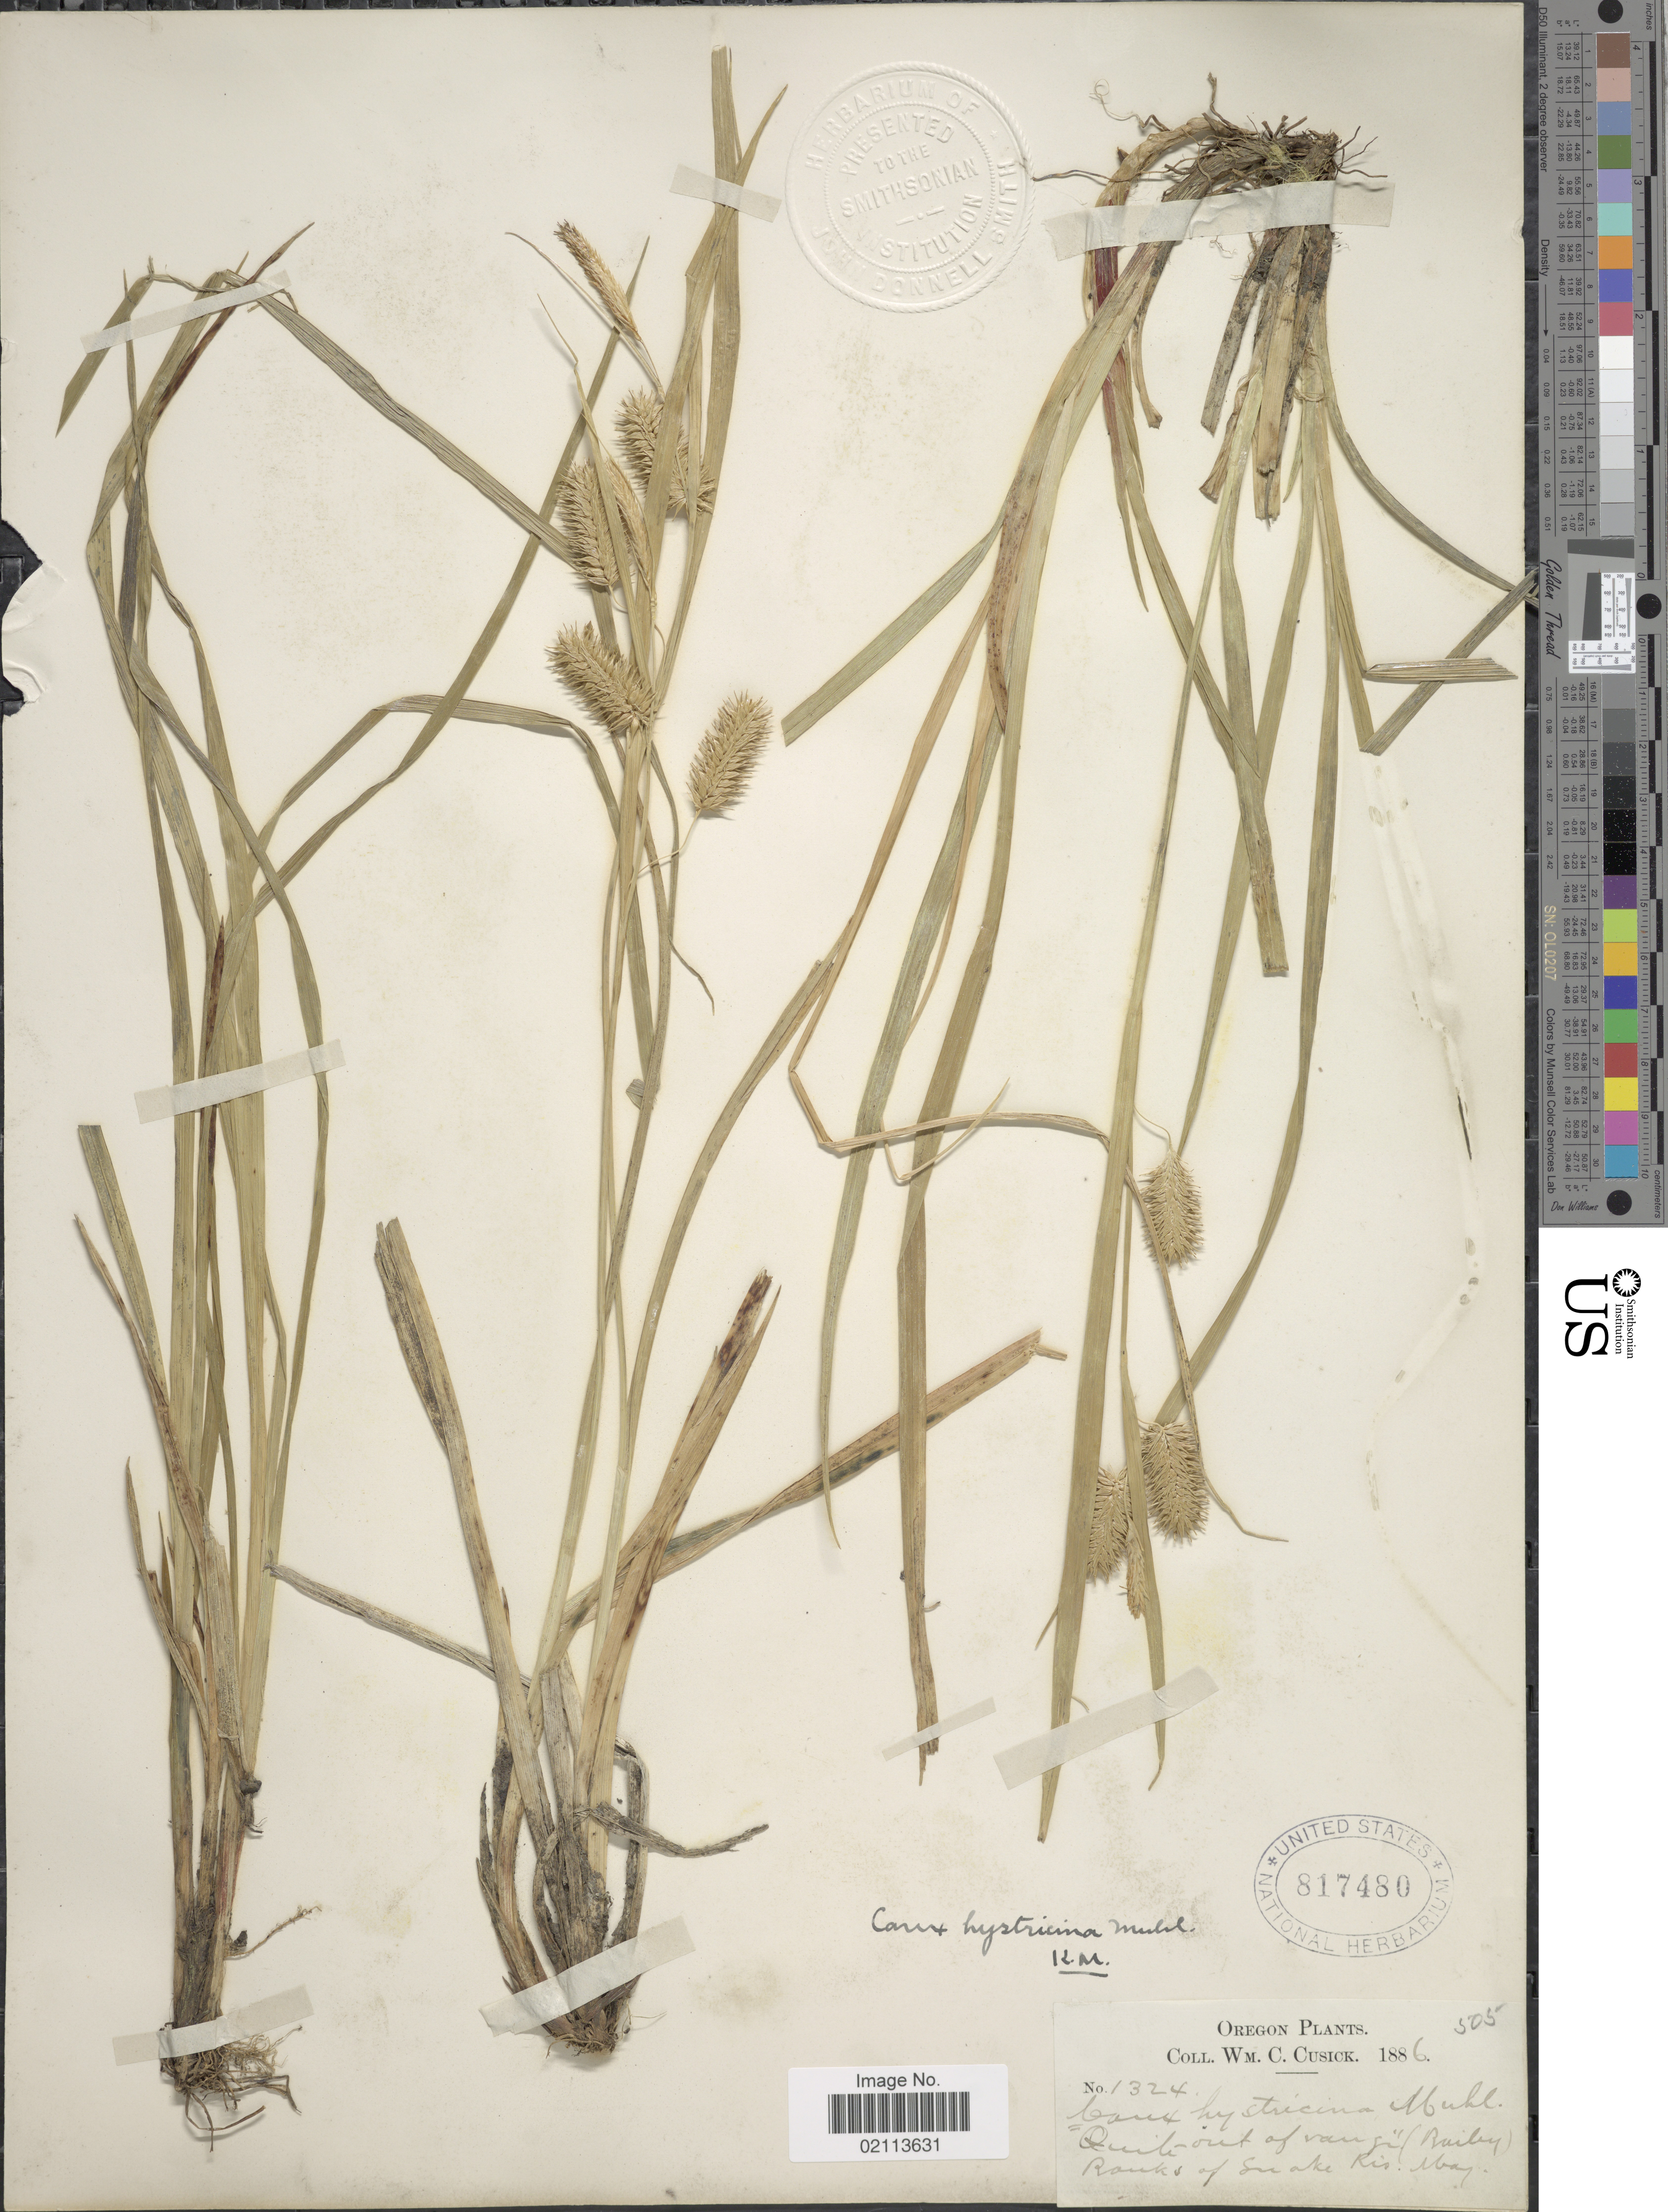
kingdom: Plantae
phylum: Tracheophyta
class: Liliopsida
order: Poales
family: Cyperaceae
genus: Carex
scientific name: Carex hystericina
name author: Muhl. ex Willd.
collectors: W. C. Cusick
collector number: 1324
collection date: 1886-05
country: United States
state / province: Oregon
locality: Banks of Snake Riv.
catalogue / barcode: US 817480